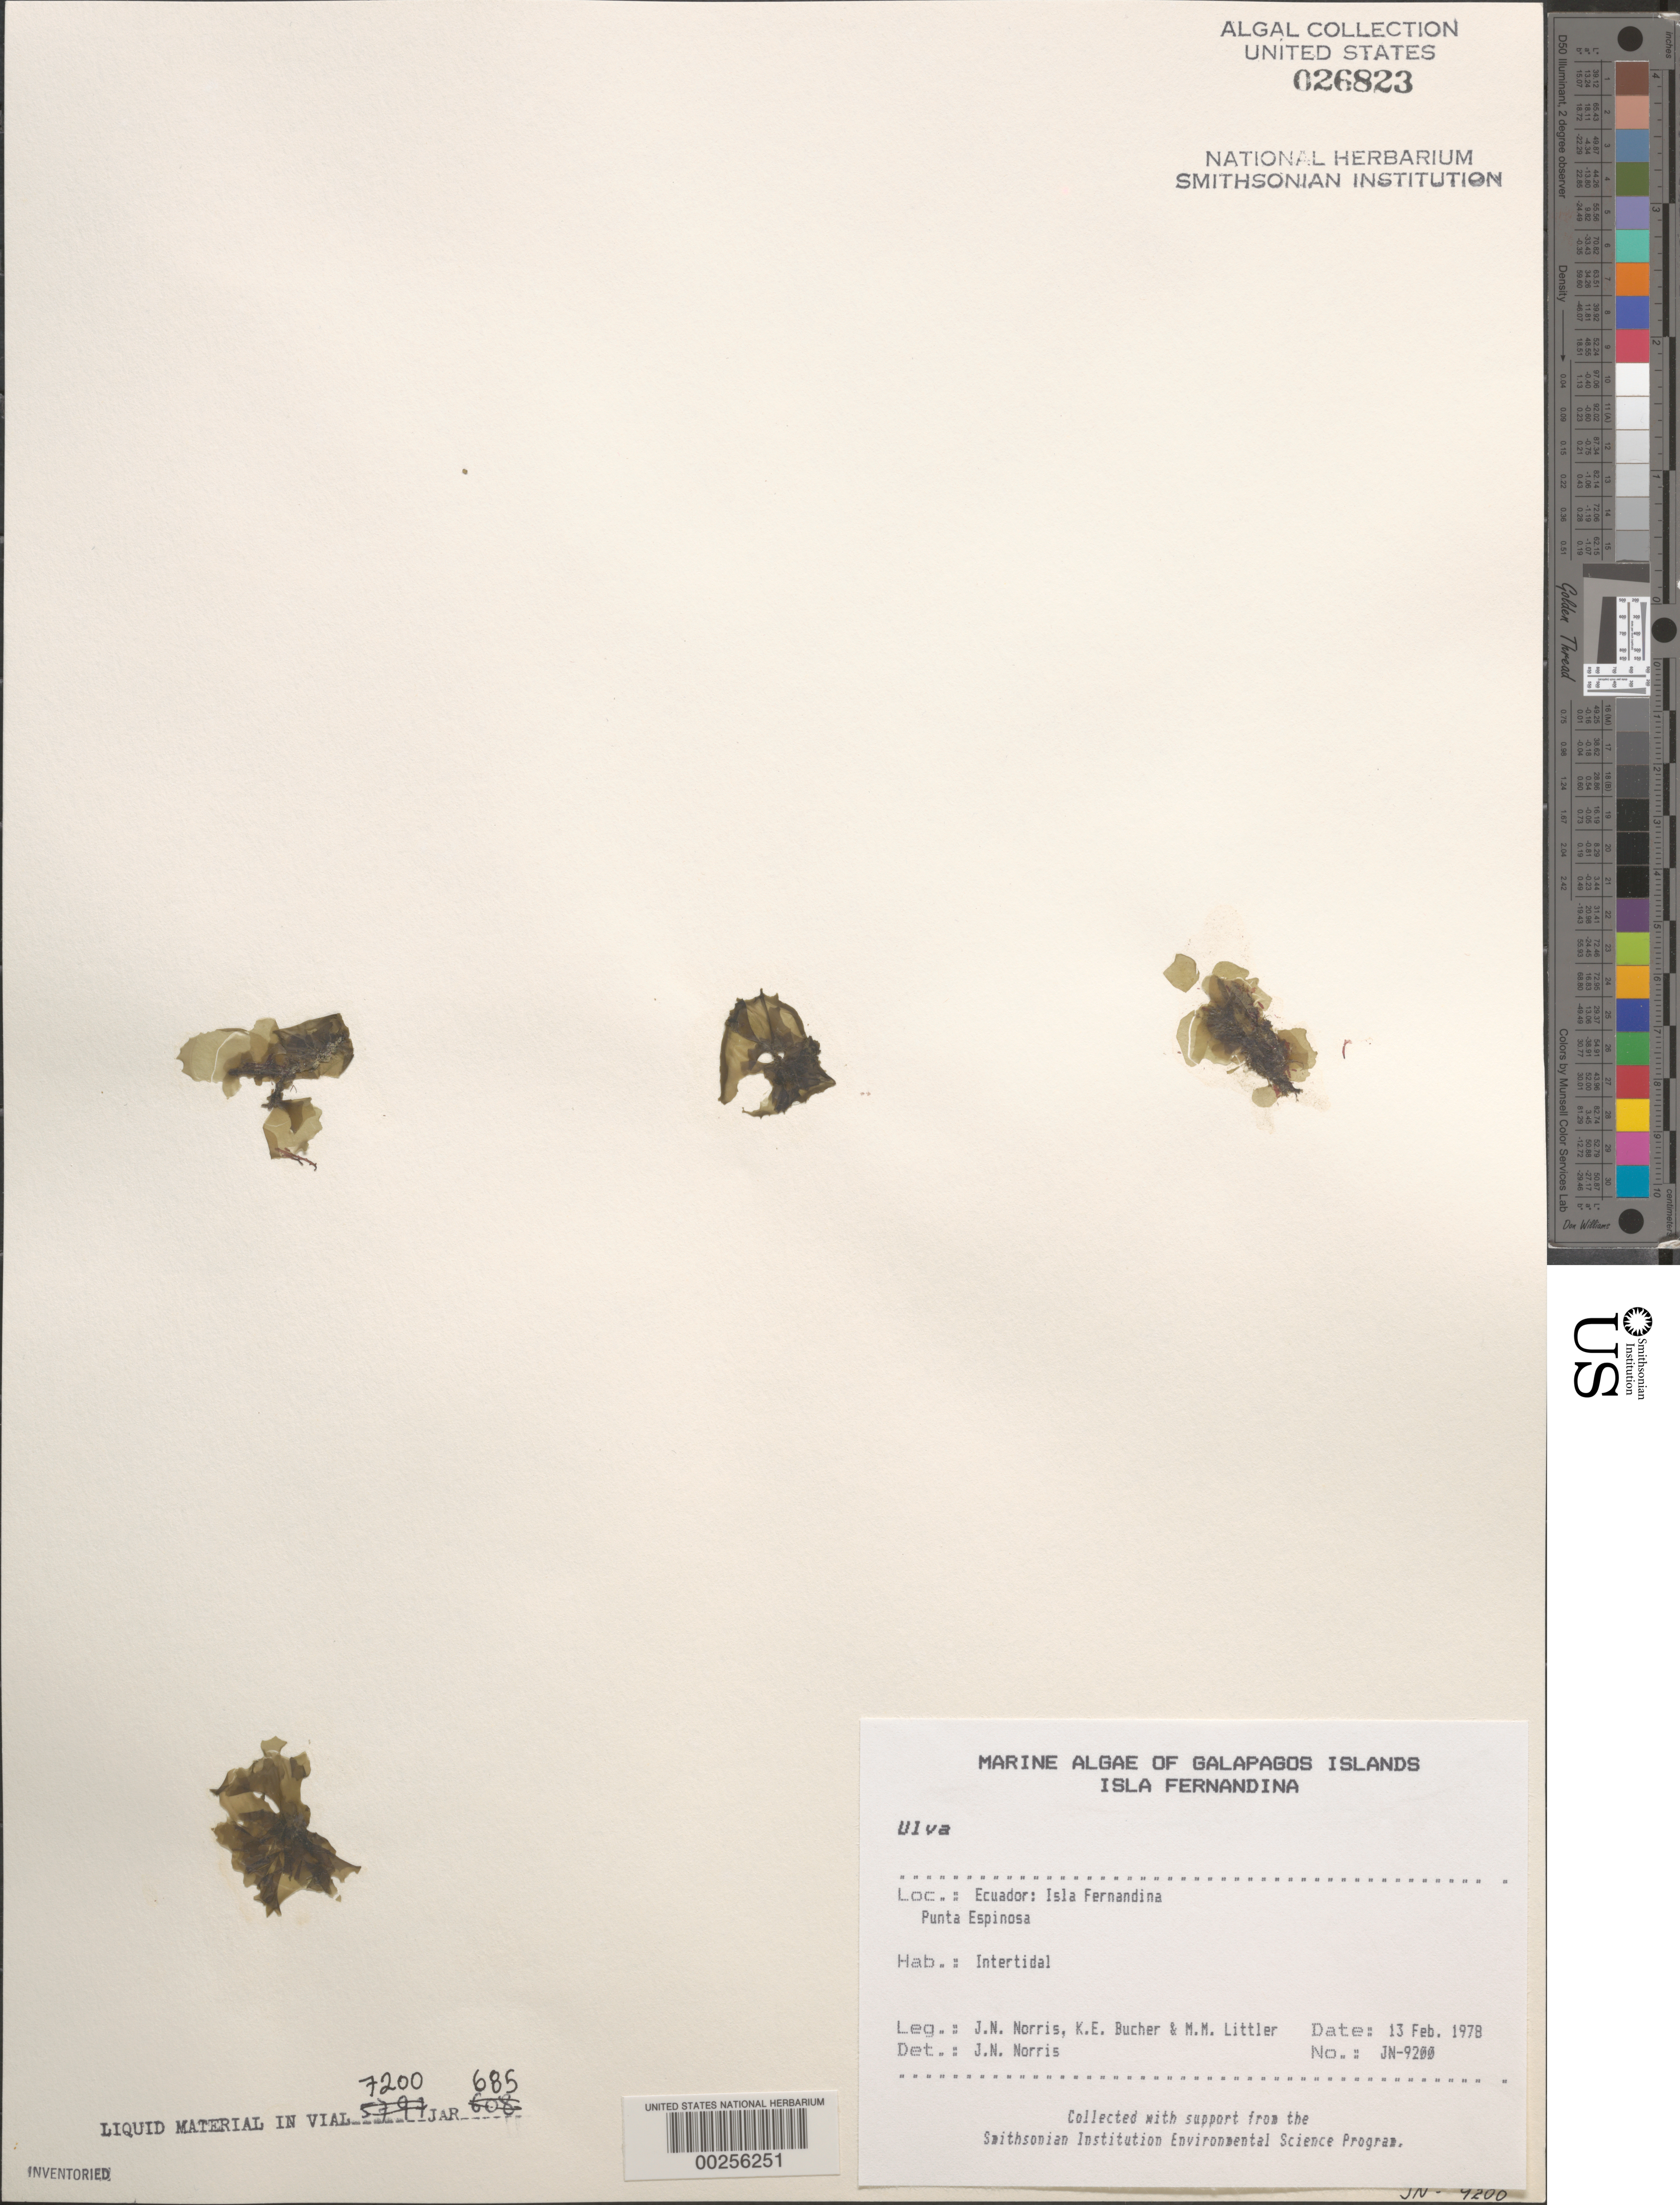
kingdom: Plantae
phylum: Chlorophyta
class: Ulvophyceae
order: Ulvales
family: Ulvaceae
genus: Ulva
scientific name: Ulva sp.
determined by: Norris, James N.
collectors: J. N. Norris, K. E. Bucher & M. M. Littler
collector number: JN-9200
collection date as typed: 13 Feb 1978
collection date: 1978-02-13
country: Ecuador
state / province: Colón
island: Fernandina [Narborough]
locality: Punta Espinosa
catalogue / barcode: US 26823